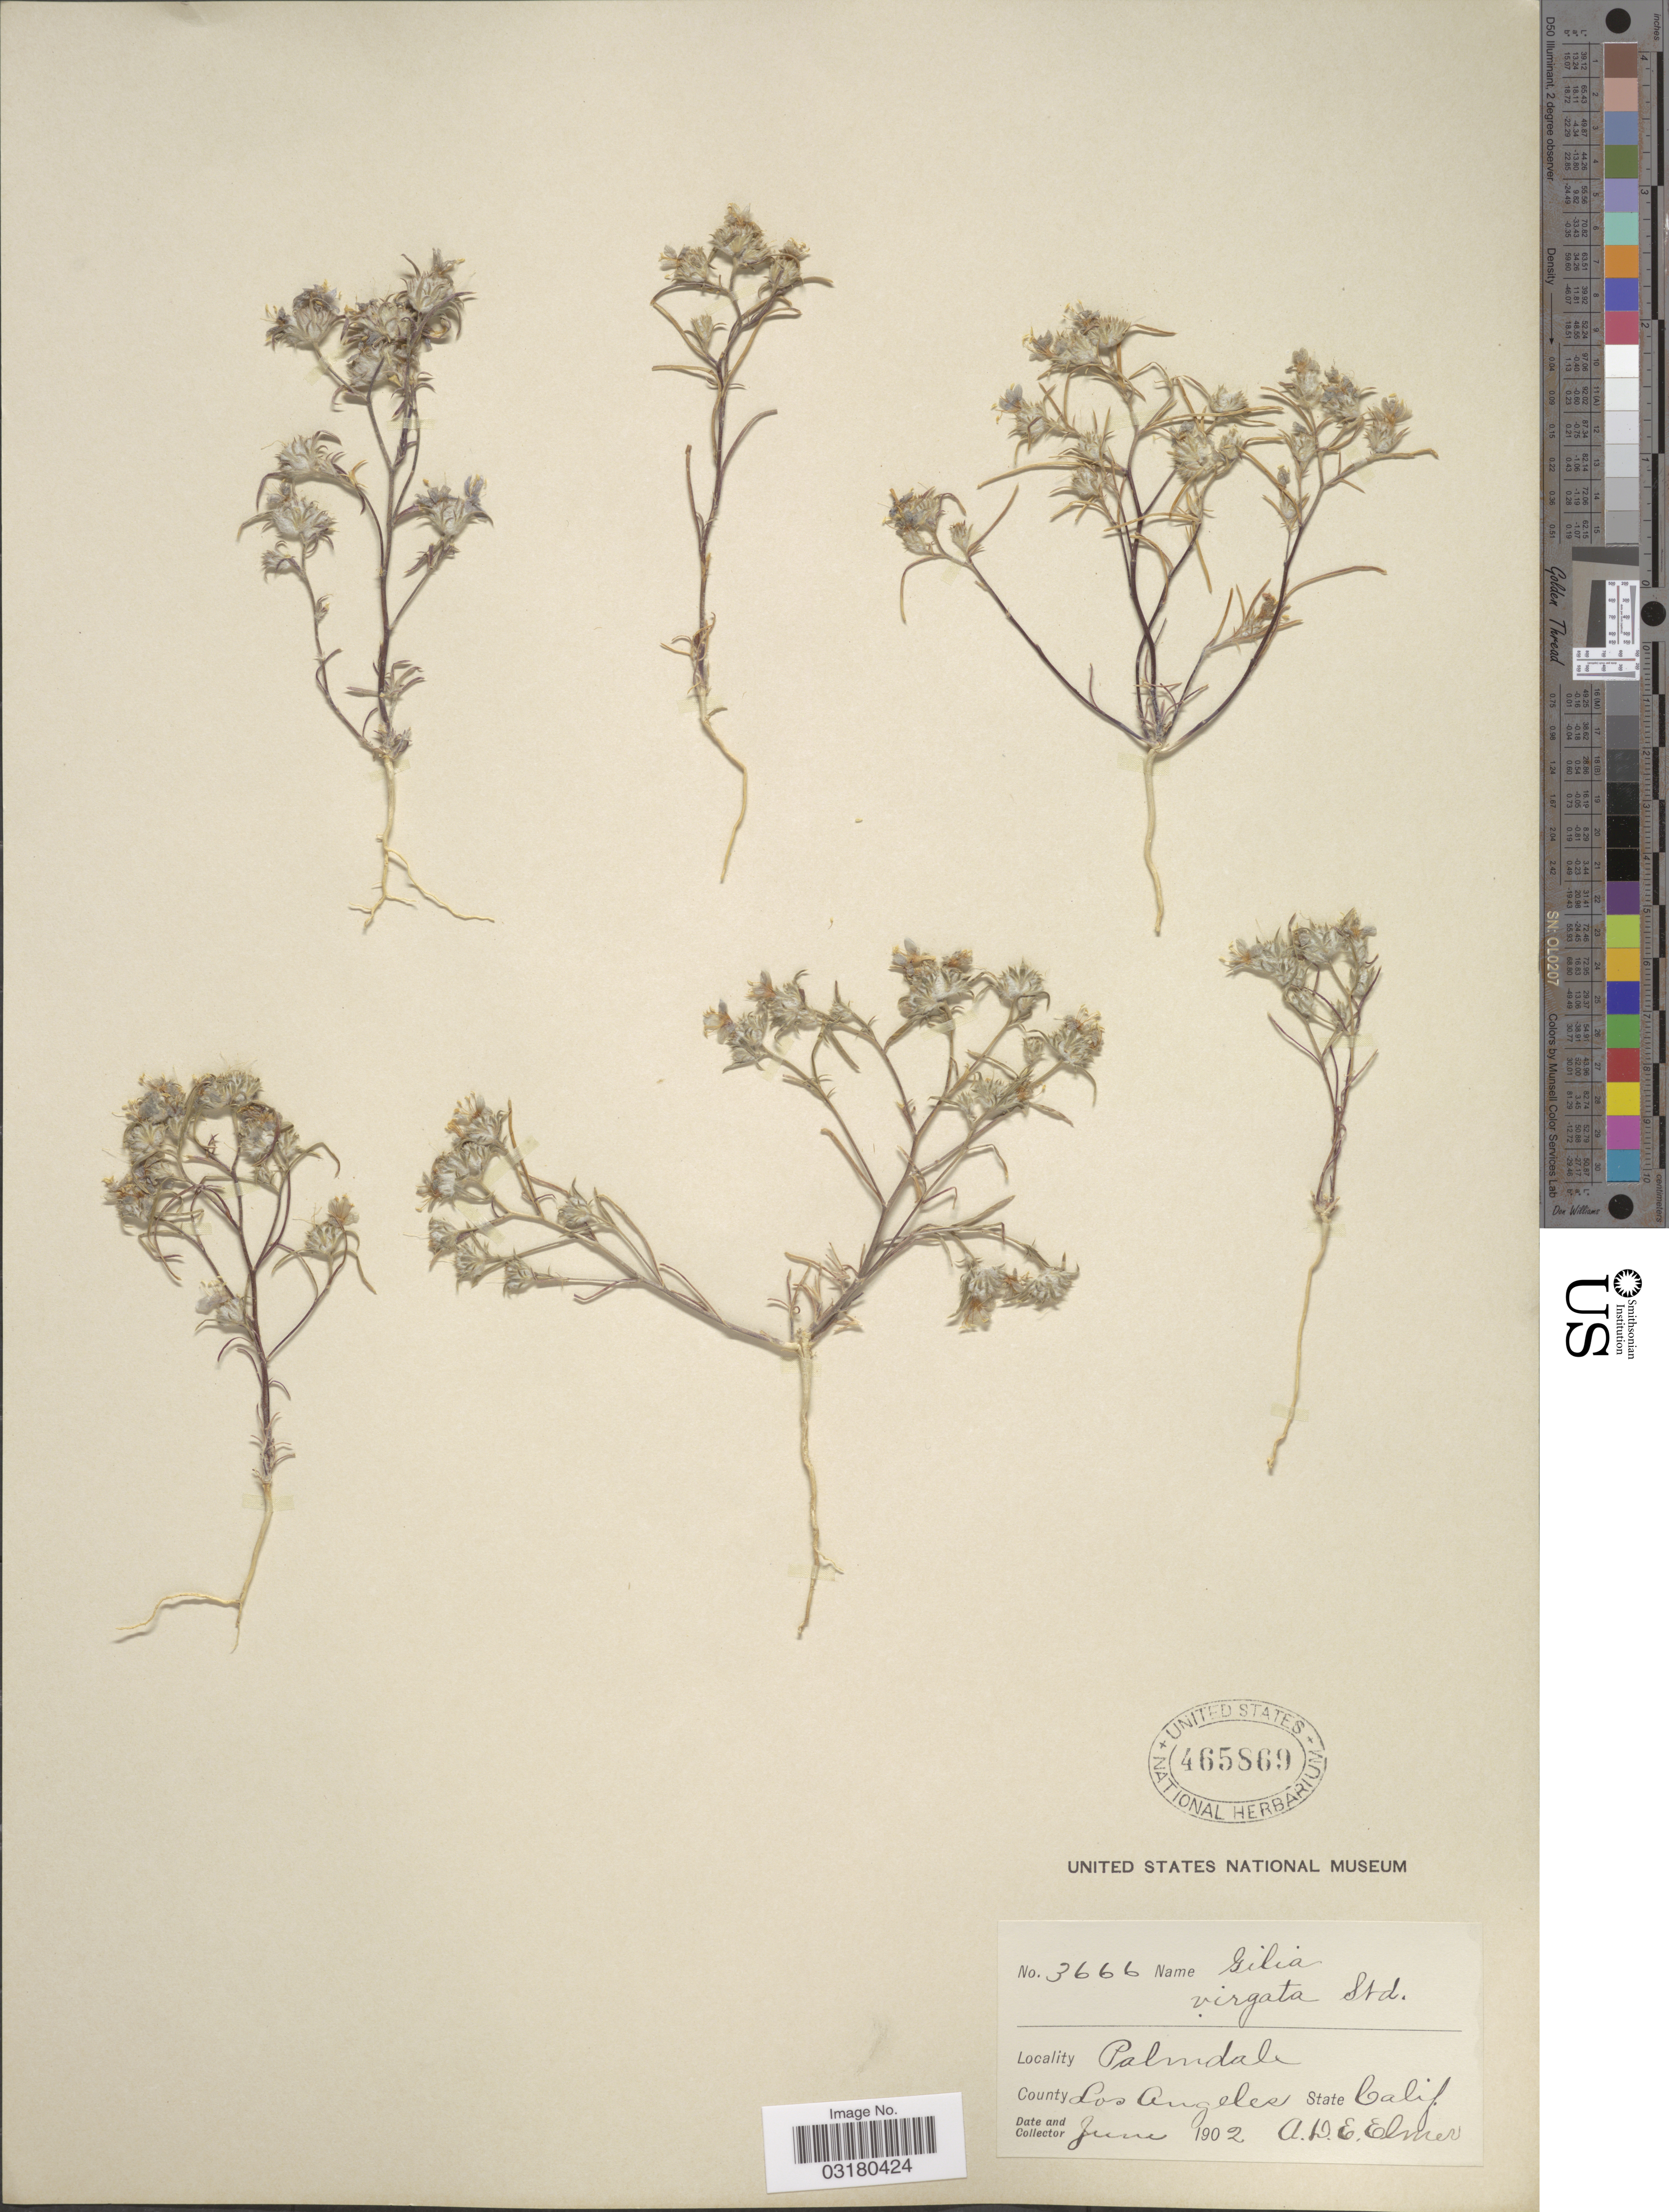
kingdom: Plantae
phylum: Tracheophyta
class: Magnoliopsida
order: Ericales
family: Polemoniaceae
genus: Eriastrum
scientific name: Eriastrum sapphirinum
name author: (Eastw.) H. Mason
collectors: A. D. E. Elmer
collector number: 3666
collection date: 1902-06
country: United States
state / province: California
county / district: Los Angeles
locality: Palmdale. County Los Angeles.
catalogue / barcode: US 465869